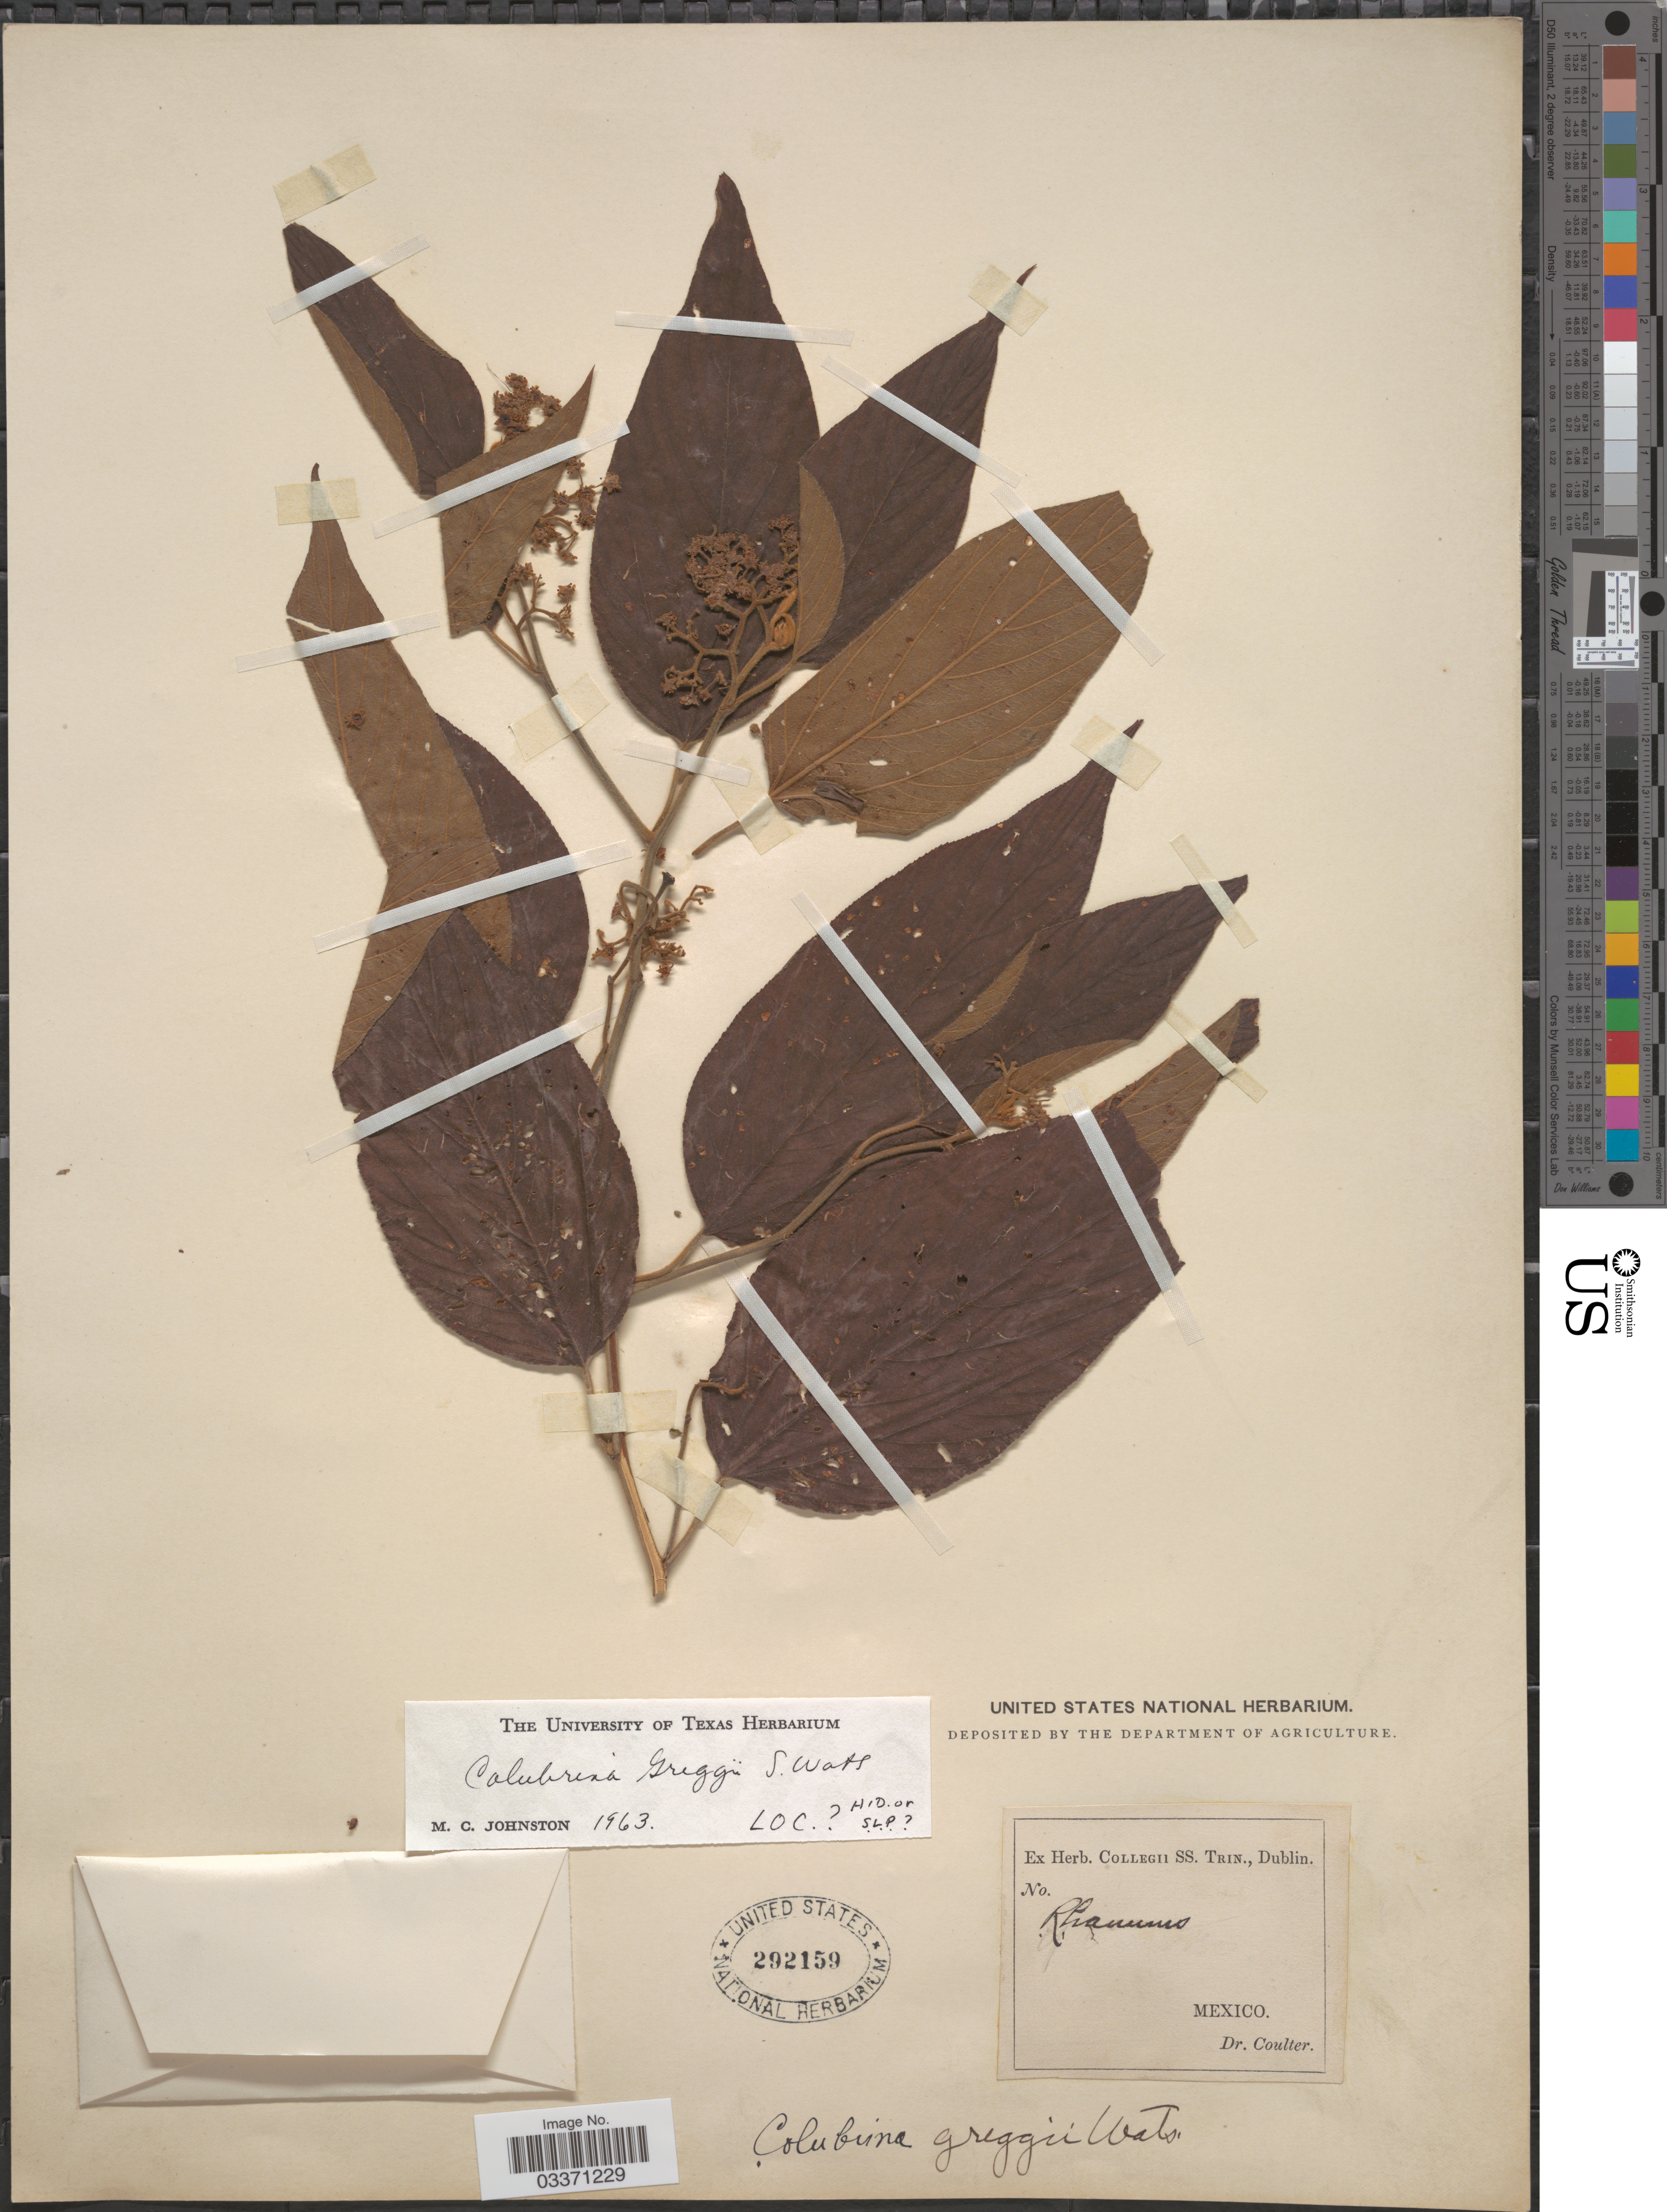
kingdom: Plantae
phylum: Tracheophyta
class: Magnoliopsida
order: Rosales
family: Rhamnaceae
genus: Colubrina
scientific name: Colubrina greggii var. greggii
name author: S. Watson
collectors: Coulter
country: Mexico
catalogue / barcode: US 292159